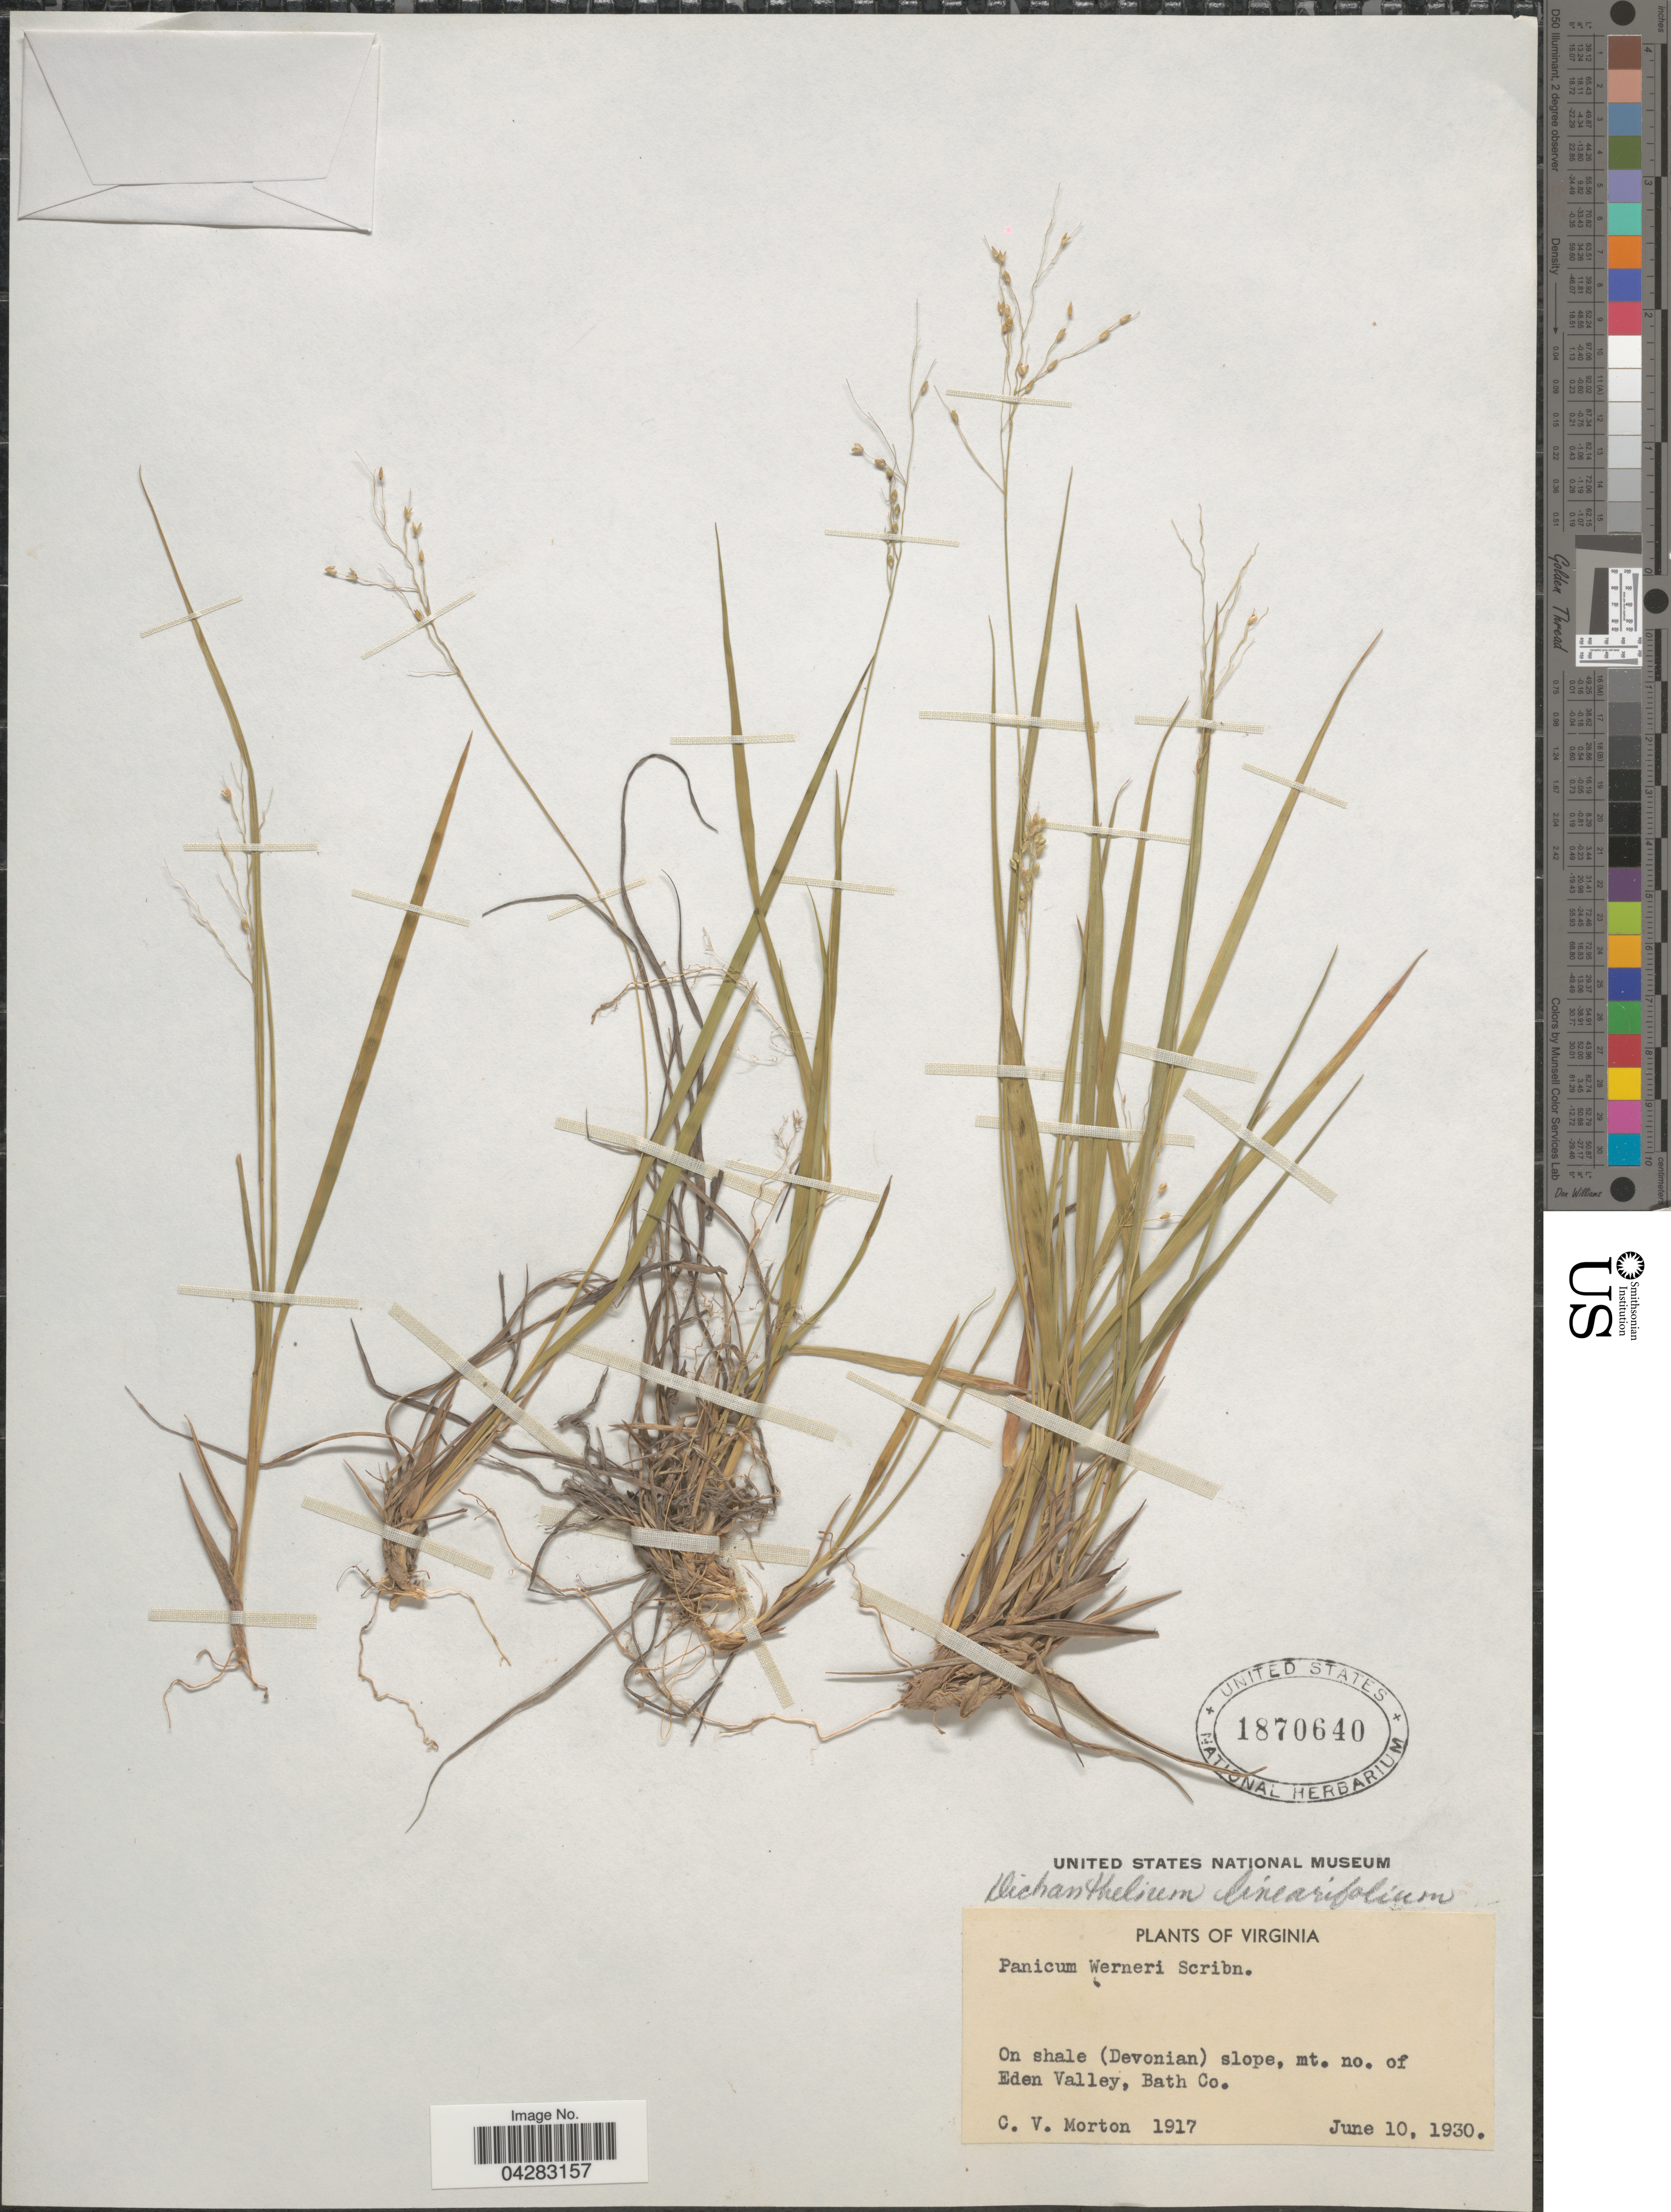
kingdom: Plantae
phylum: Tracheophyta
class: Liliopsida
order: Poales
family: Poaceae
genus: Dichanthelium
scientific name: Dichanthelium linearifolium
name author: (Scribn.) Gould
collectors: C. V. Morton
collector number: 1917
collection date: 1930-06-10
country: United States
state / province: Virginia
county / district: Bath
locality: On shale (Devonian) slope, mt. no. of Eden Valley, Bath Co.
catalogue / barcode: US 1870640